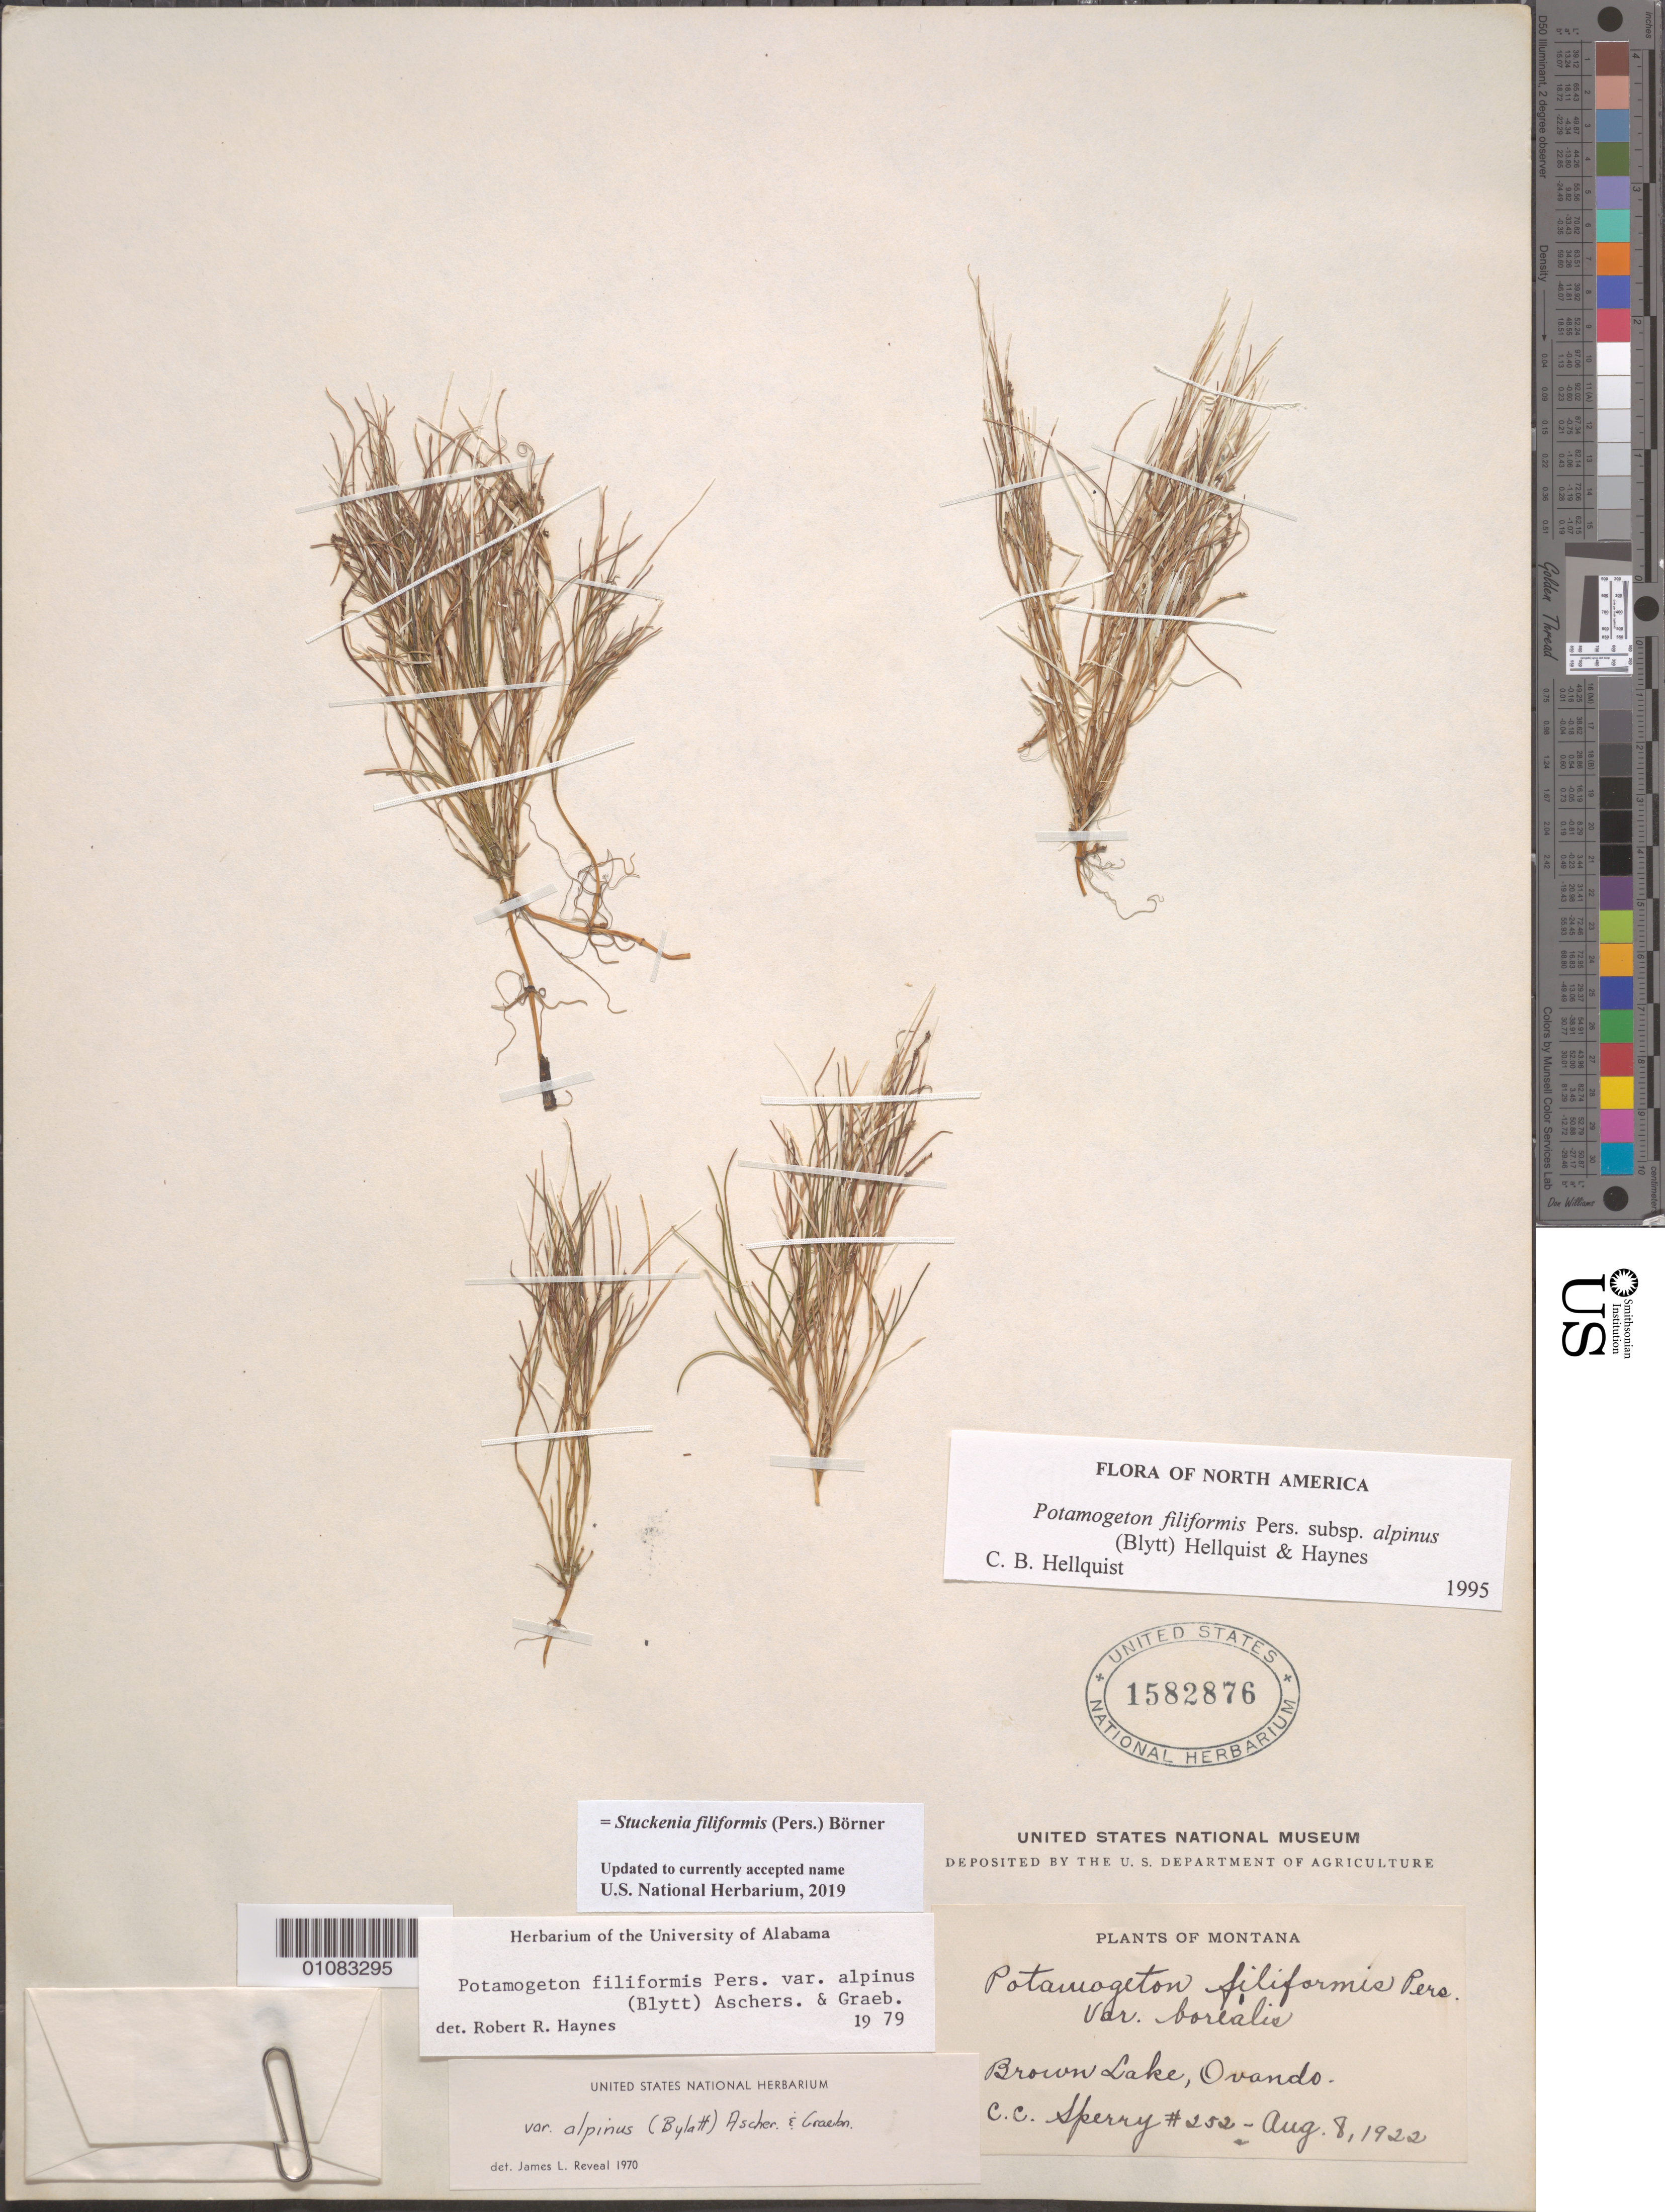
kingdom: Plantae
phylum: Tracheophyta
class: Liliopsida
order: Alismatales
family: Potamogetonaceae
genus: Stuckenia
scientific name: Stuckenia filiformis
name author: (Pers.) Börner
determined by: Strong, Mark T., (BOT), Smithsonian Institution - National Museum of Natural History (UNITED STATES)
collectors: C. C. Sperry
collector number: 252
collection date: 1922-08-08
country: United States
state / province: Montana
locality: Ovando, Brown Lake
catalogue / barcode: US 1582876